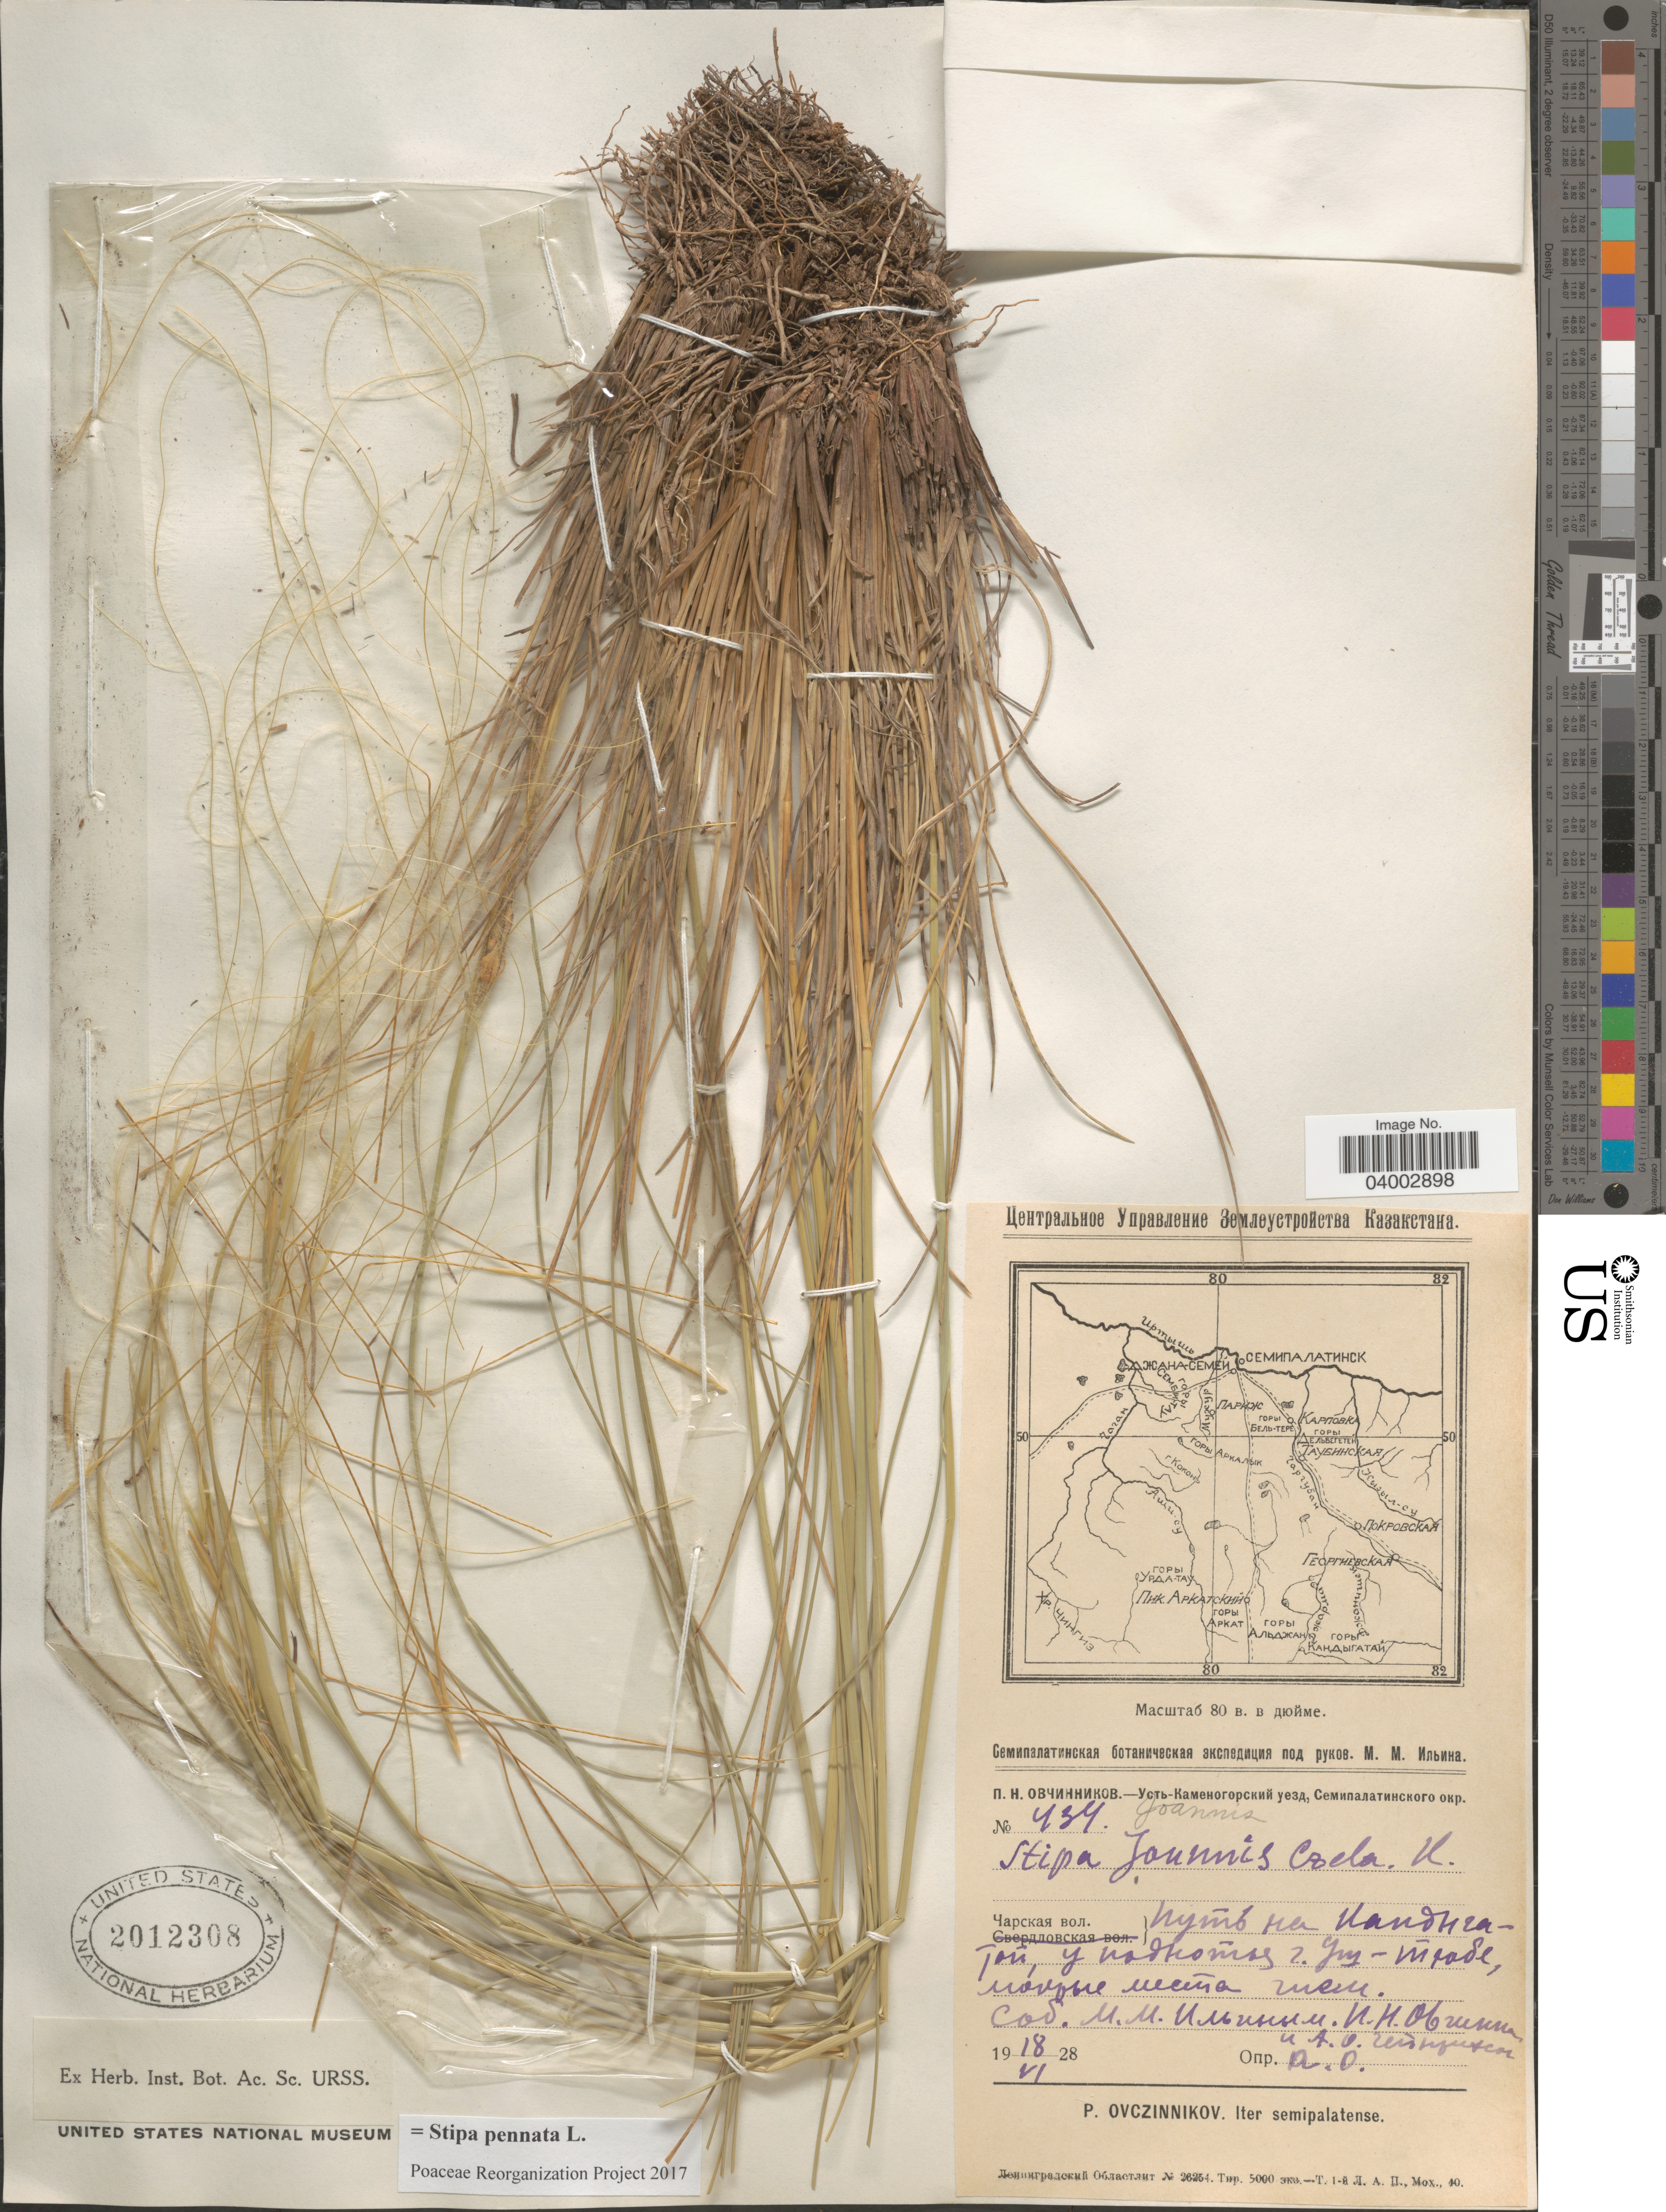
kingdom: Plantae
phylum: Tracheophyta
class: Liliopsida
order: Poales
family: Poaceae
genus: Stipa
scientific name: Stipa pennata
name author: L.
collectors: M. Ilin & P. Ovchinnikov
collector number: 434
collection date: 1928-06-18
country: Kazakhstan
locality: Ush-Tyube Mt.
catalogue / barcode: US 2012308